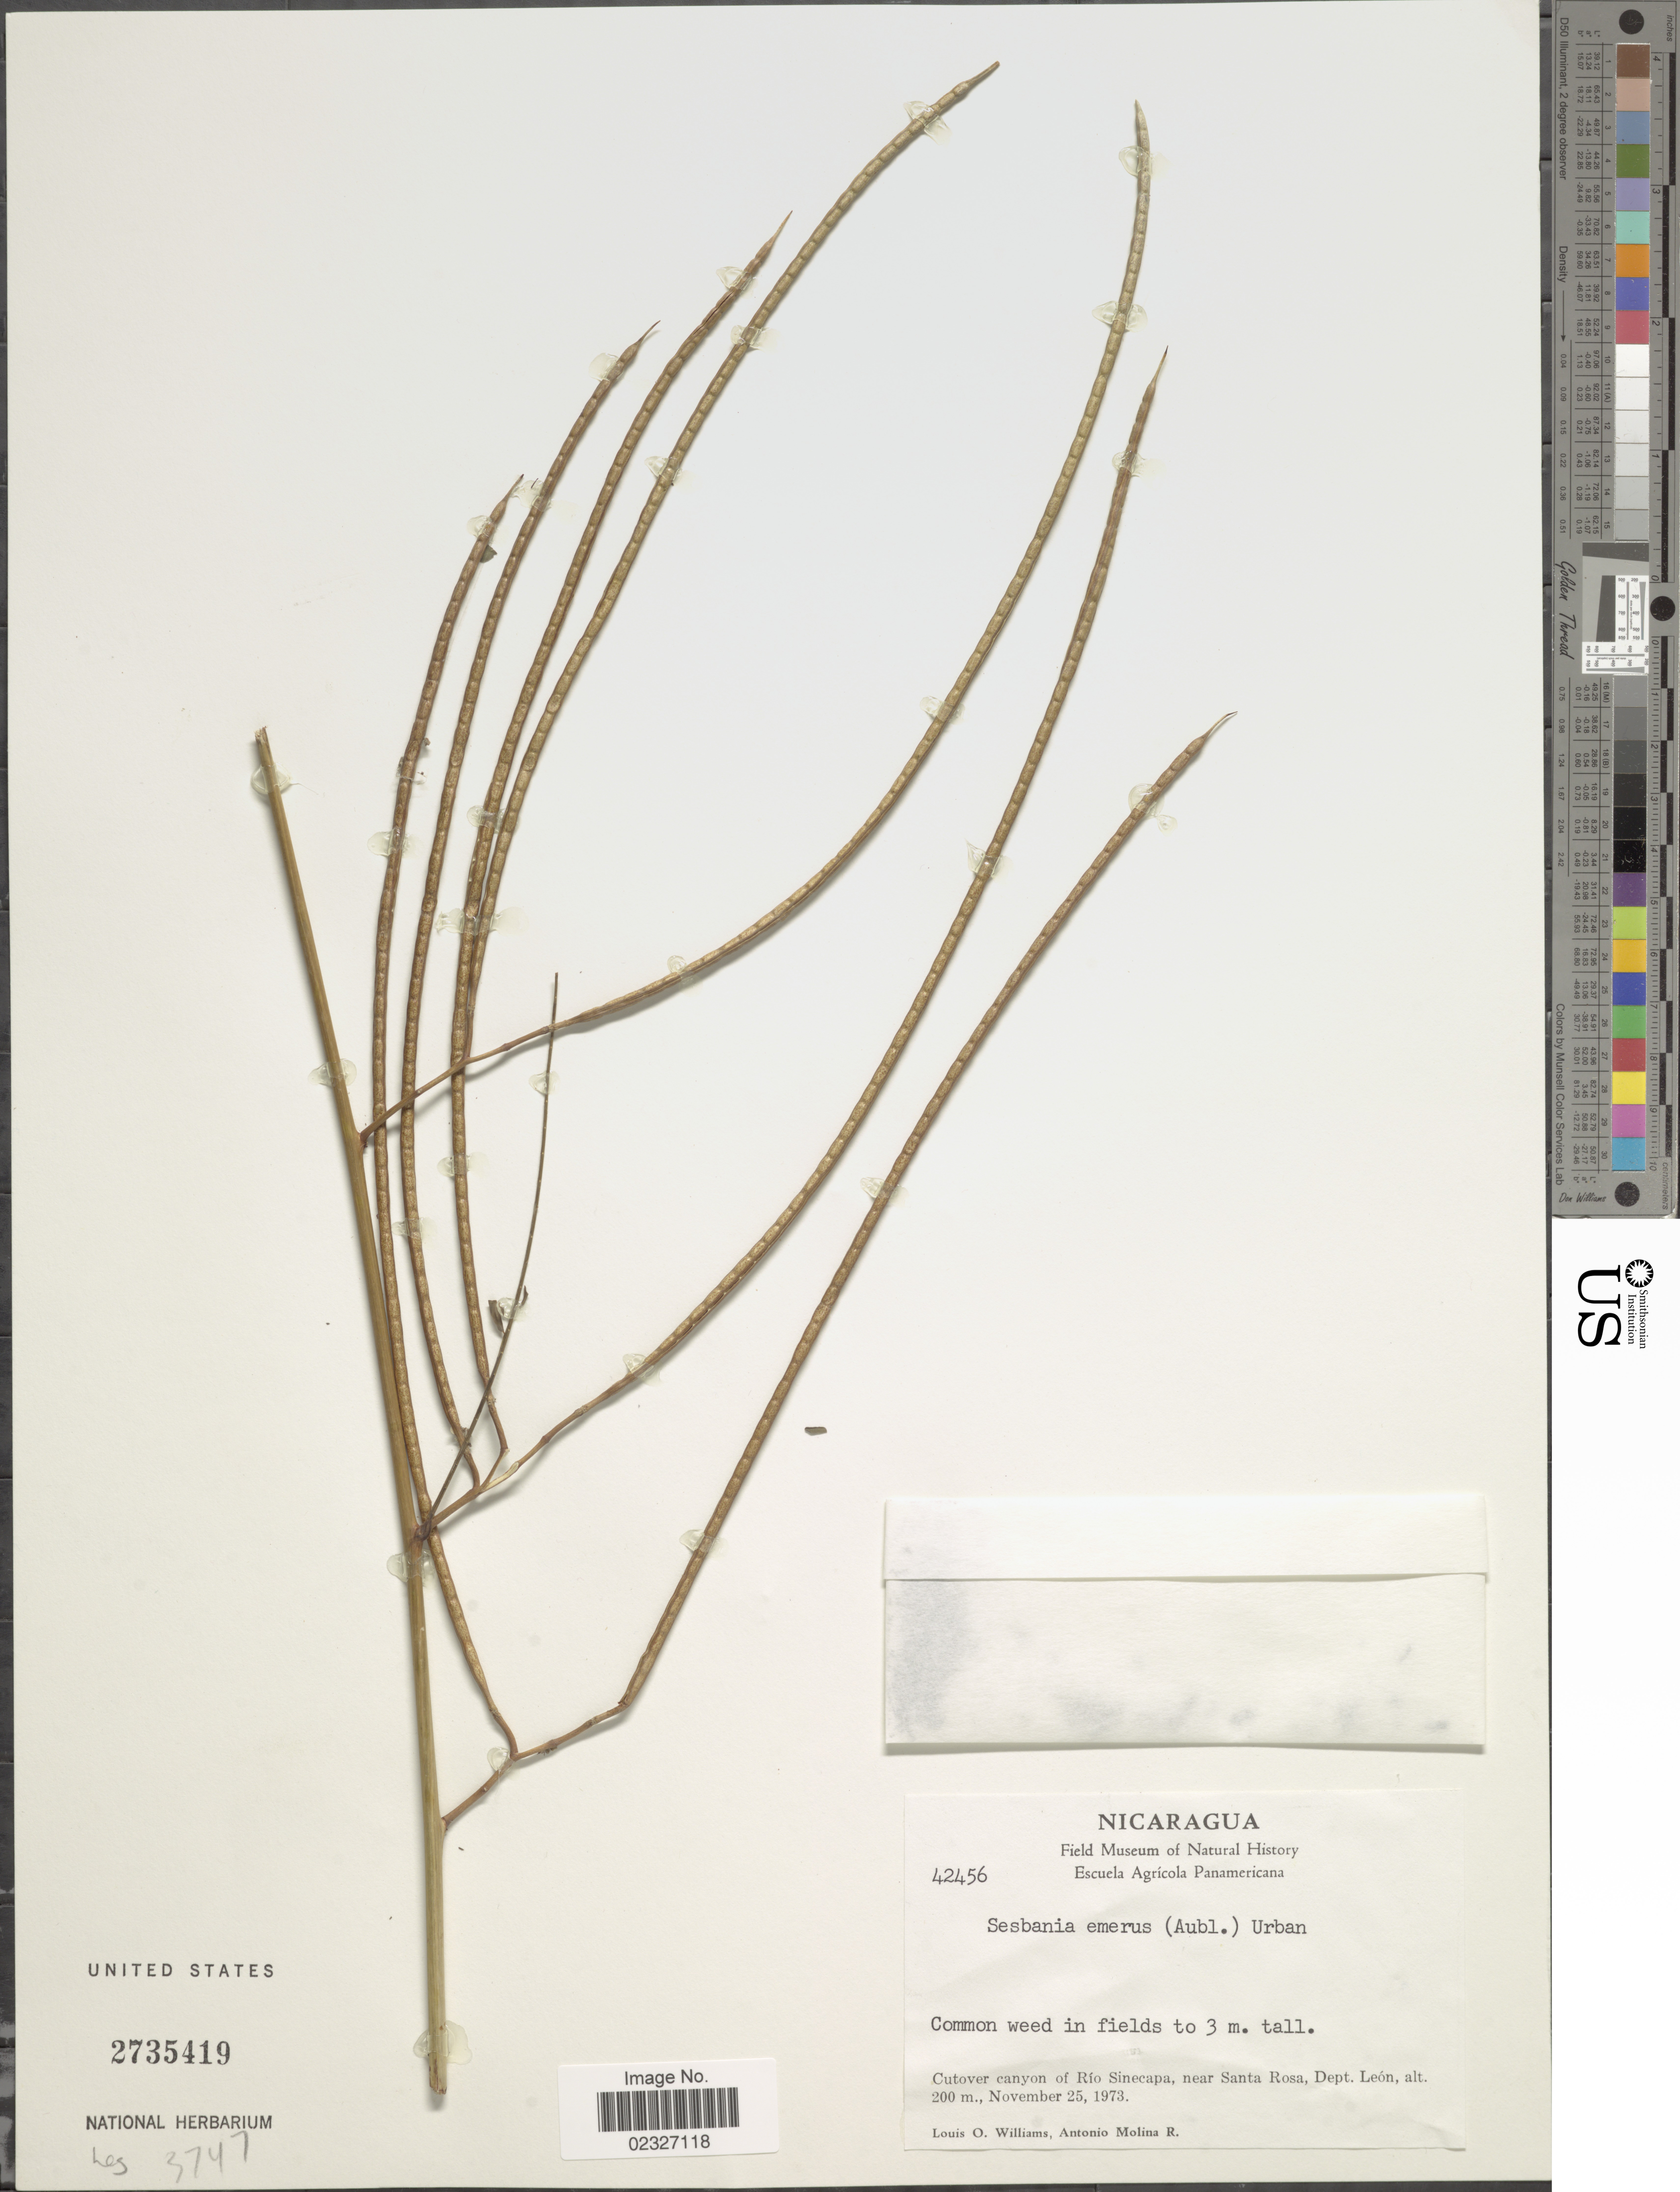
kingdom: Plantae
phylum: Tracheophyta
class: Magnoliopsida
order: Fabales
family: Fabaceae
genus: Sesbania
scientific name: Sesbania emerus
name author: (Aubl.) Urb.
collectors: L. O. Williams & A. Molina R.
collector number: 42456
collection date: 1973-11-25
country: Nicaragua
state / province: Leon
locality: Cutover canon of Río Sinecapa, near Santa Rosa, Dept. León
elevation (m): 200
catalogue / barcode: US 2735419